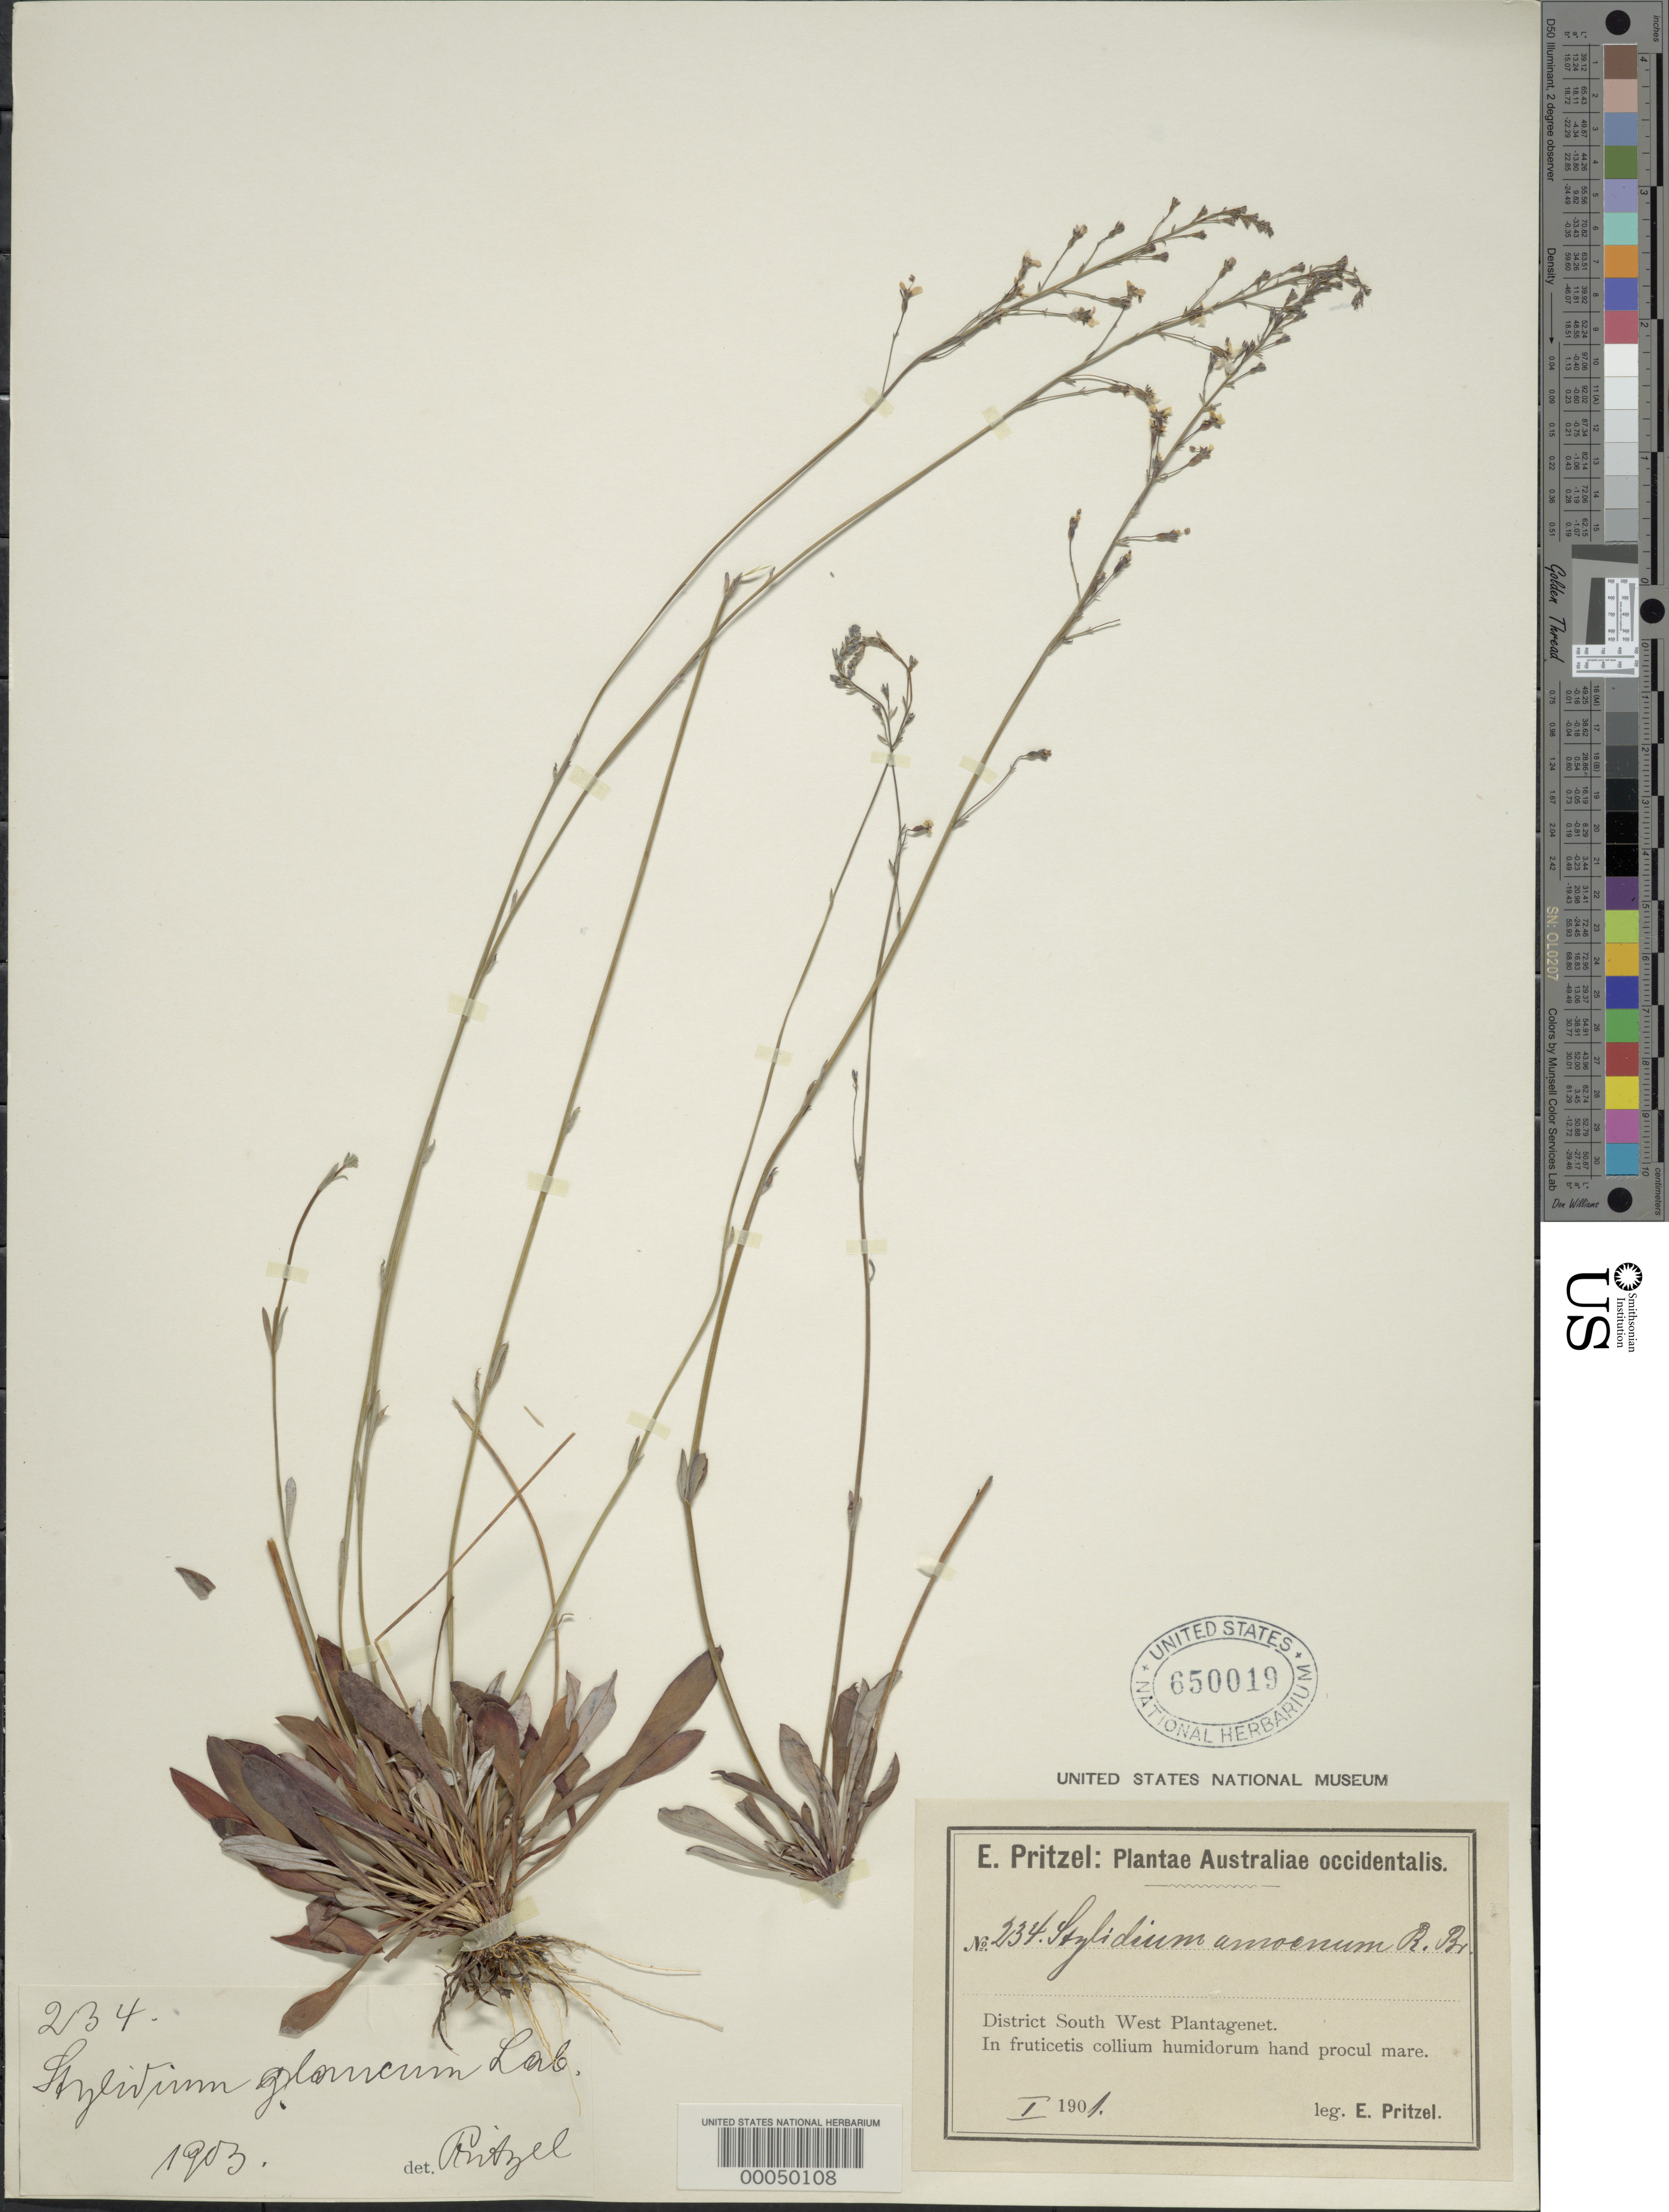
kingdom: Plantae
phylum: Tracheophyta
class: Magnoliopsida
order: Asterales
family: Stylidiaceae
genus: Stylidium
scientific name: Stylidium glaucum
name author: Labill.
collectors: E. G. Pritzel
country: Australia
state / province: Western Australia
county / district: Plantagenet ?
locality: District south west plantagenet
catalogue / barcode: US 650019